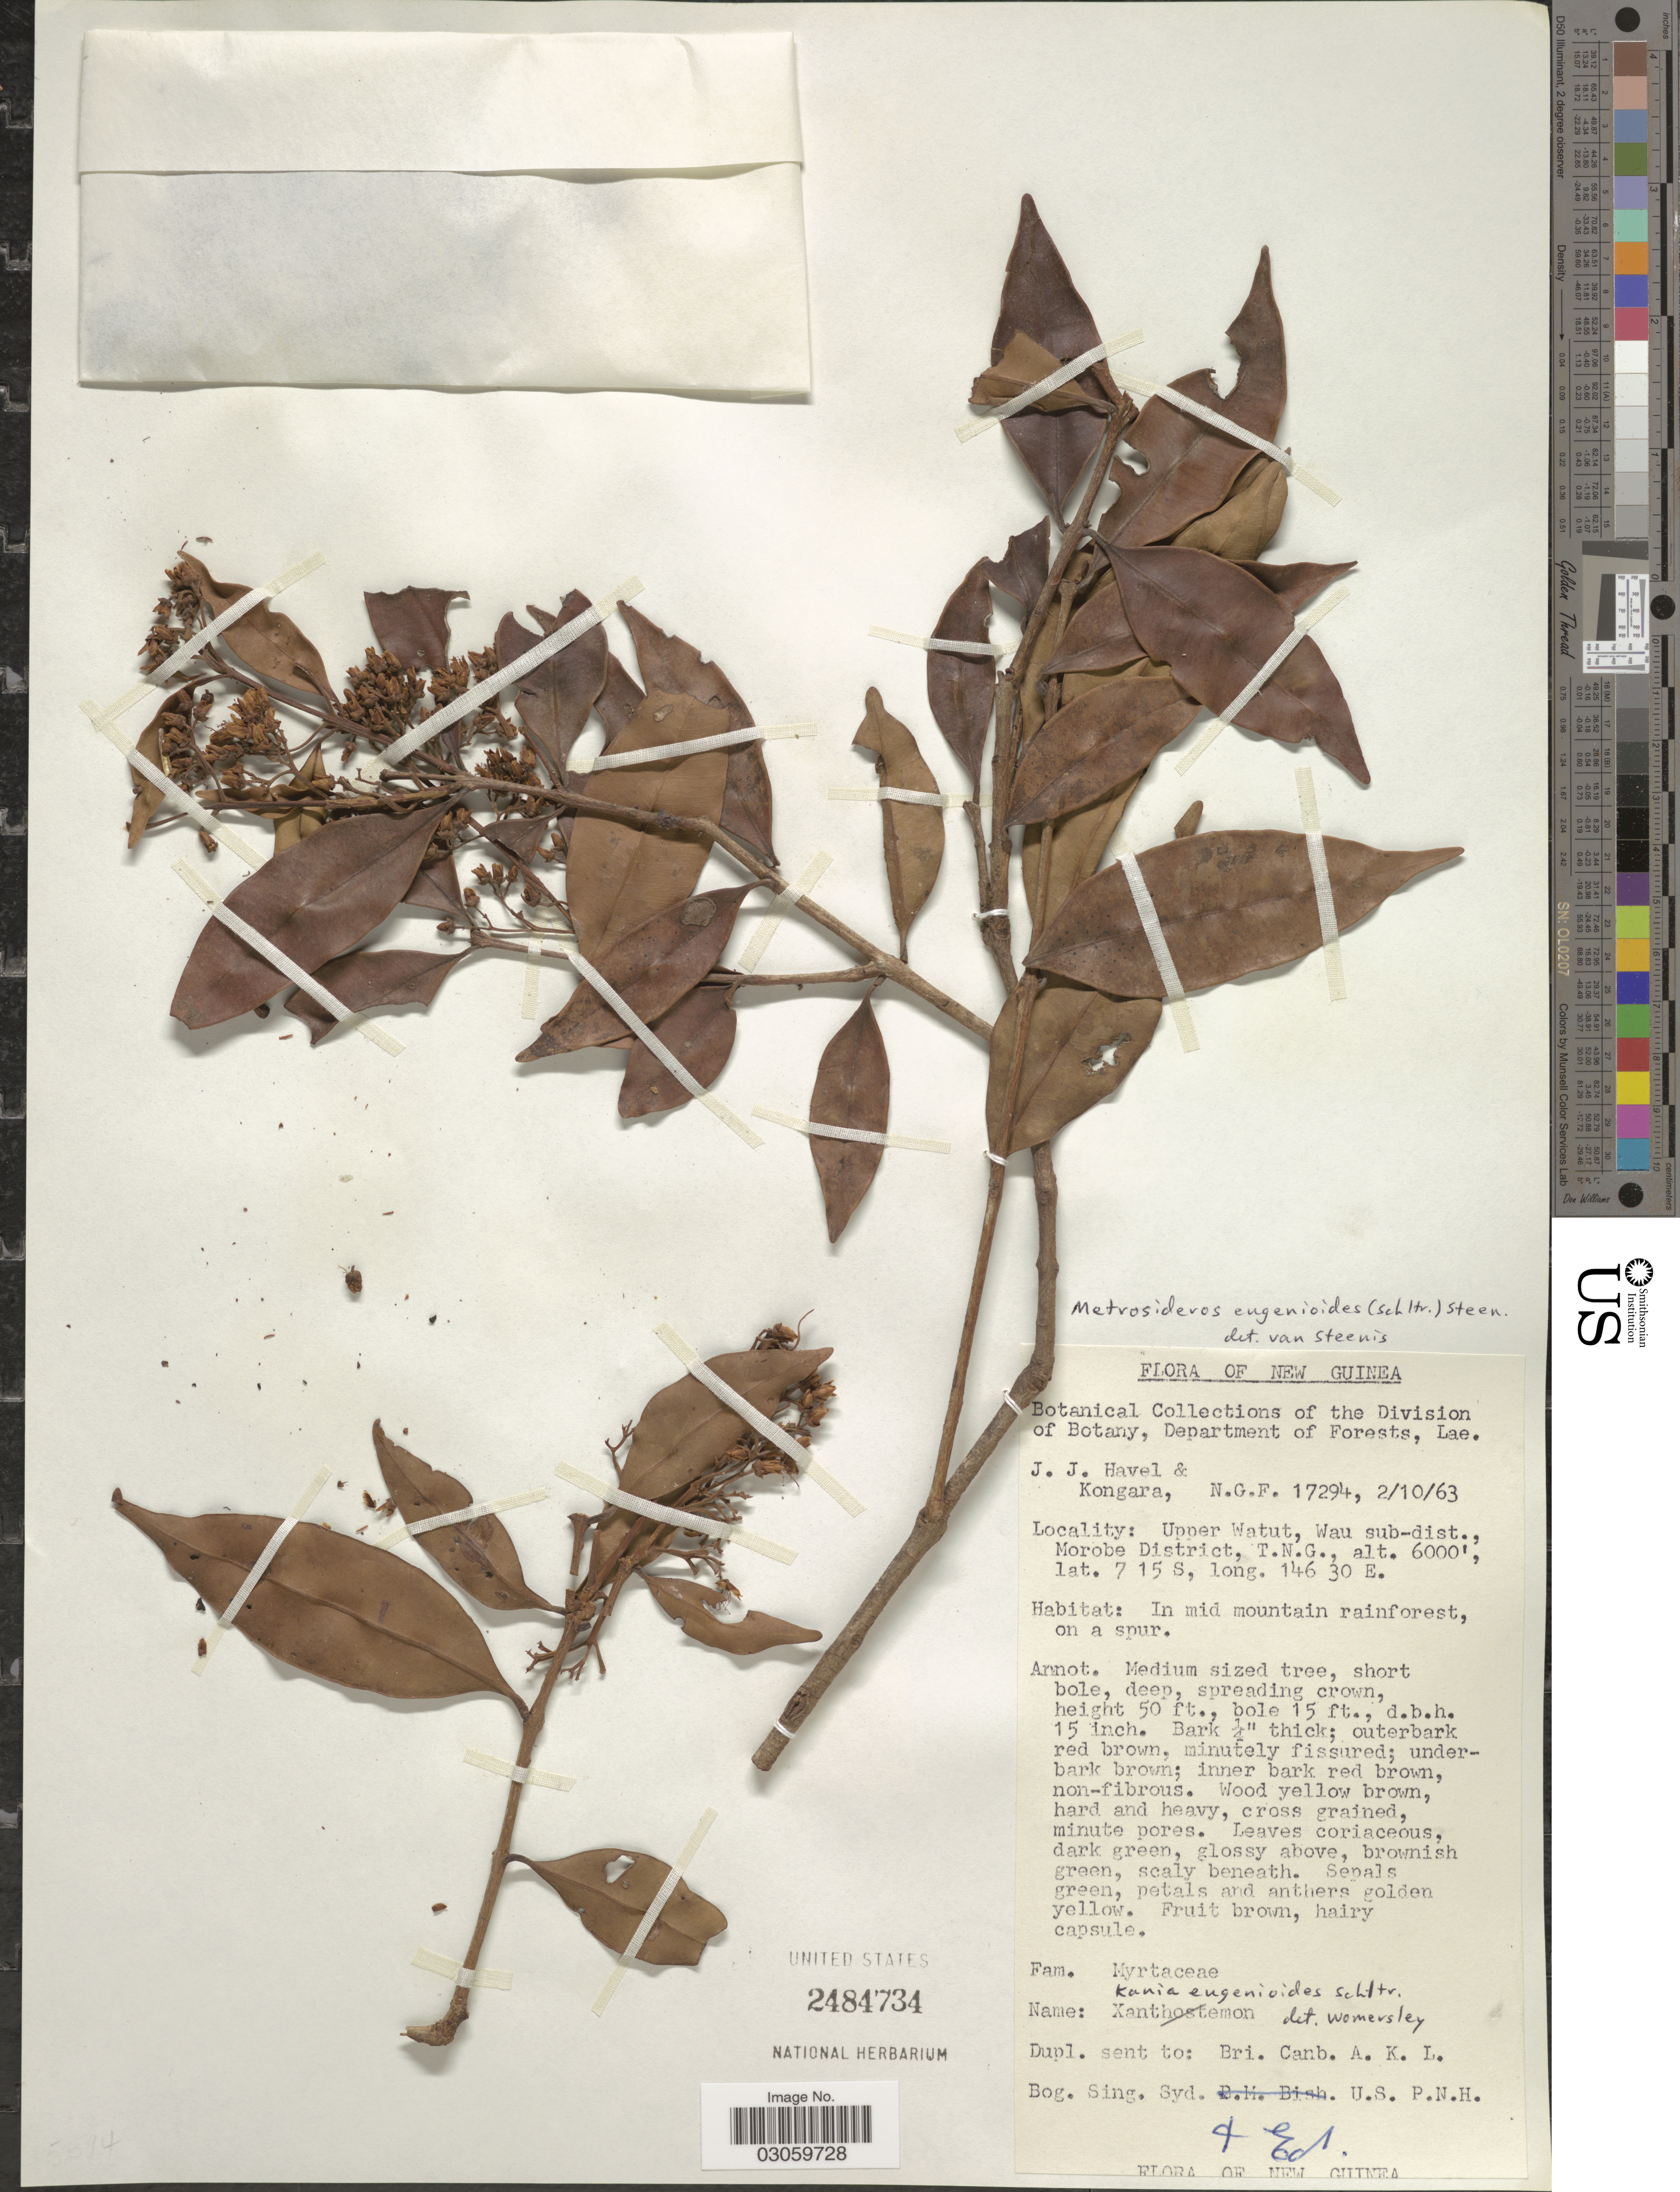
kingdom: Plantae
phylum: Tracheophyta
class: Magnoliopsida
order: Myrtales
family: Myrtaceae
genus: Kania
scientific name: Kania eugenioides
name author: Schltr.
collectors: J. Havel & -. Kongara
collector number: N.G.F.17294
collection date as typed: Transcribed d/m/y: 2/10/63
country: Papua New Guinea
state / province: Morobe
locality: New Guinea. Upper Watut, Wau sub-district., Morobe District, T.N.G.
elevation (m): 1829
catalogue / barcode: US 2484734